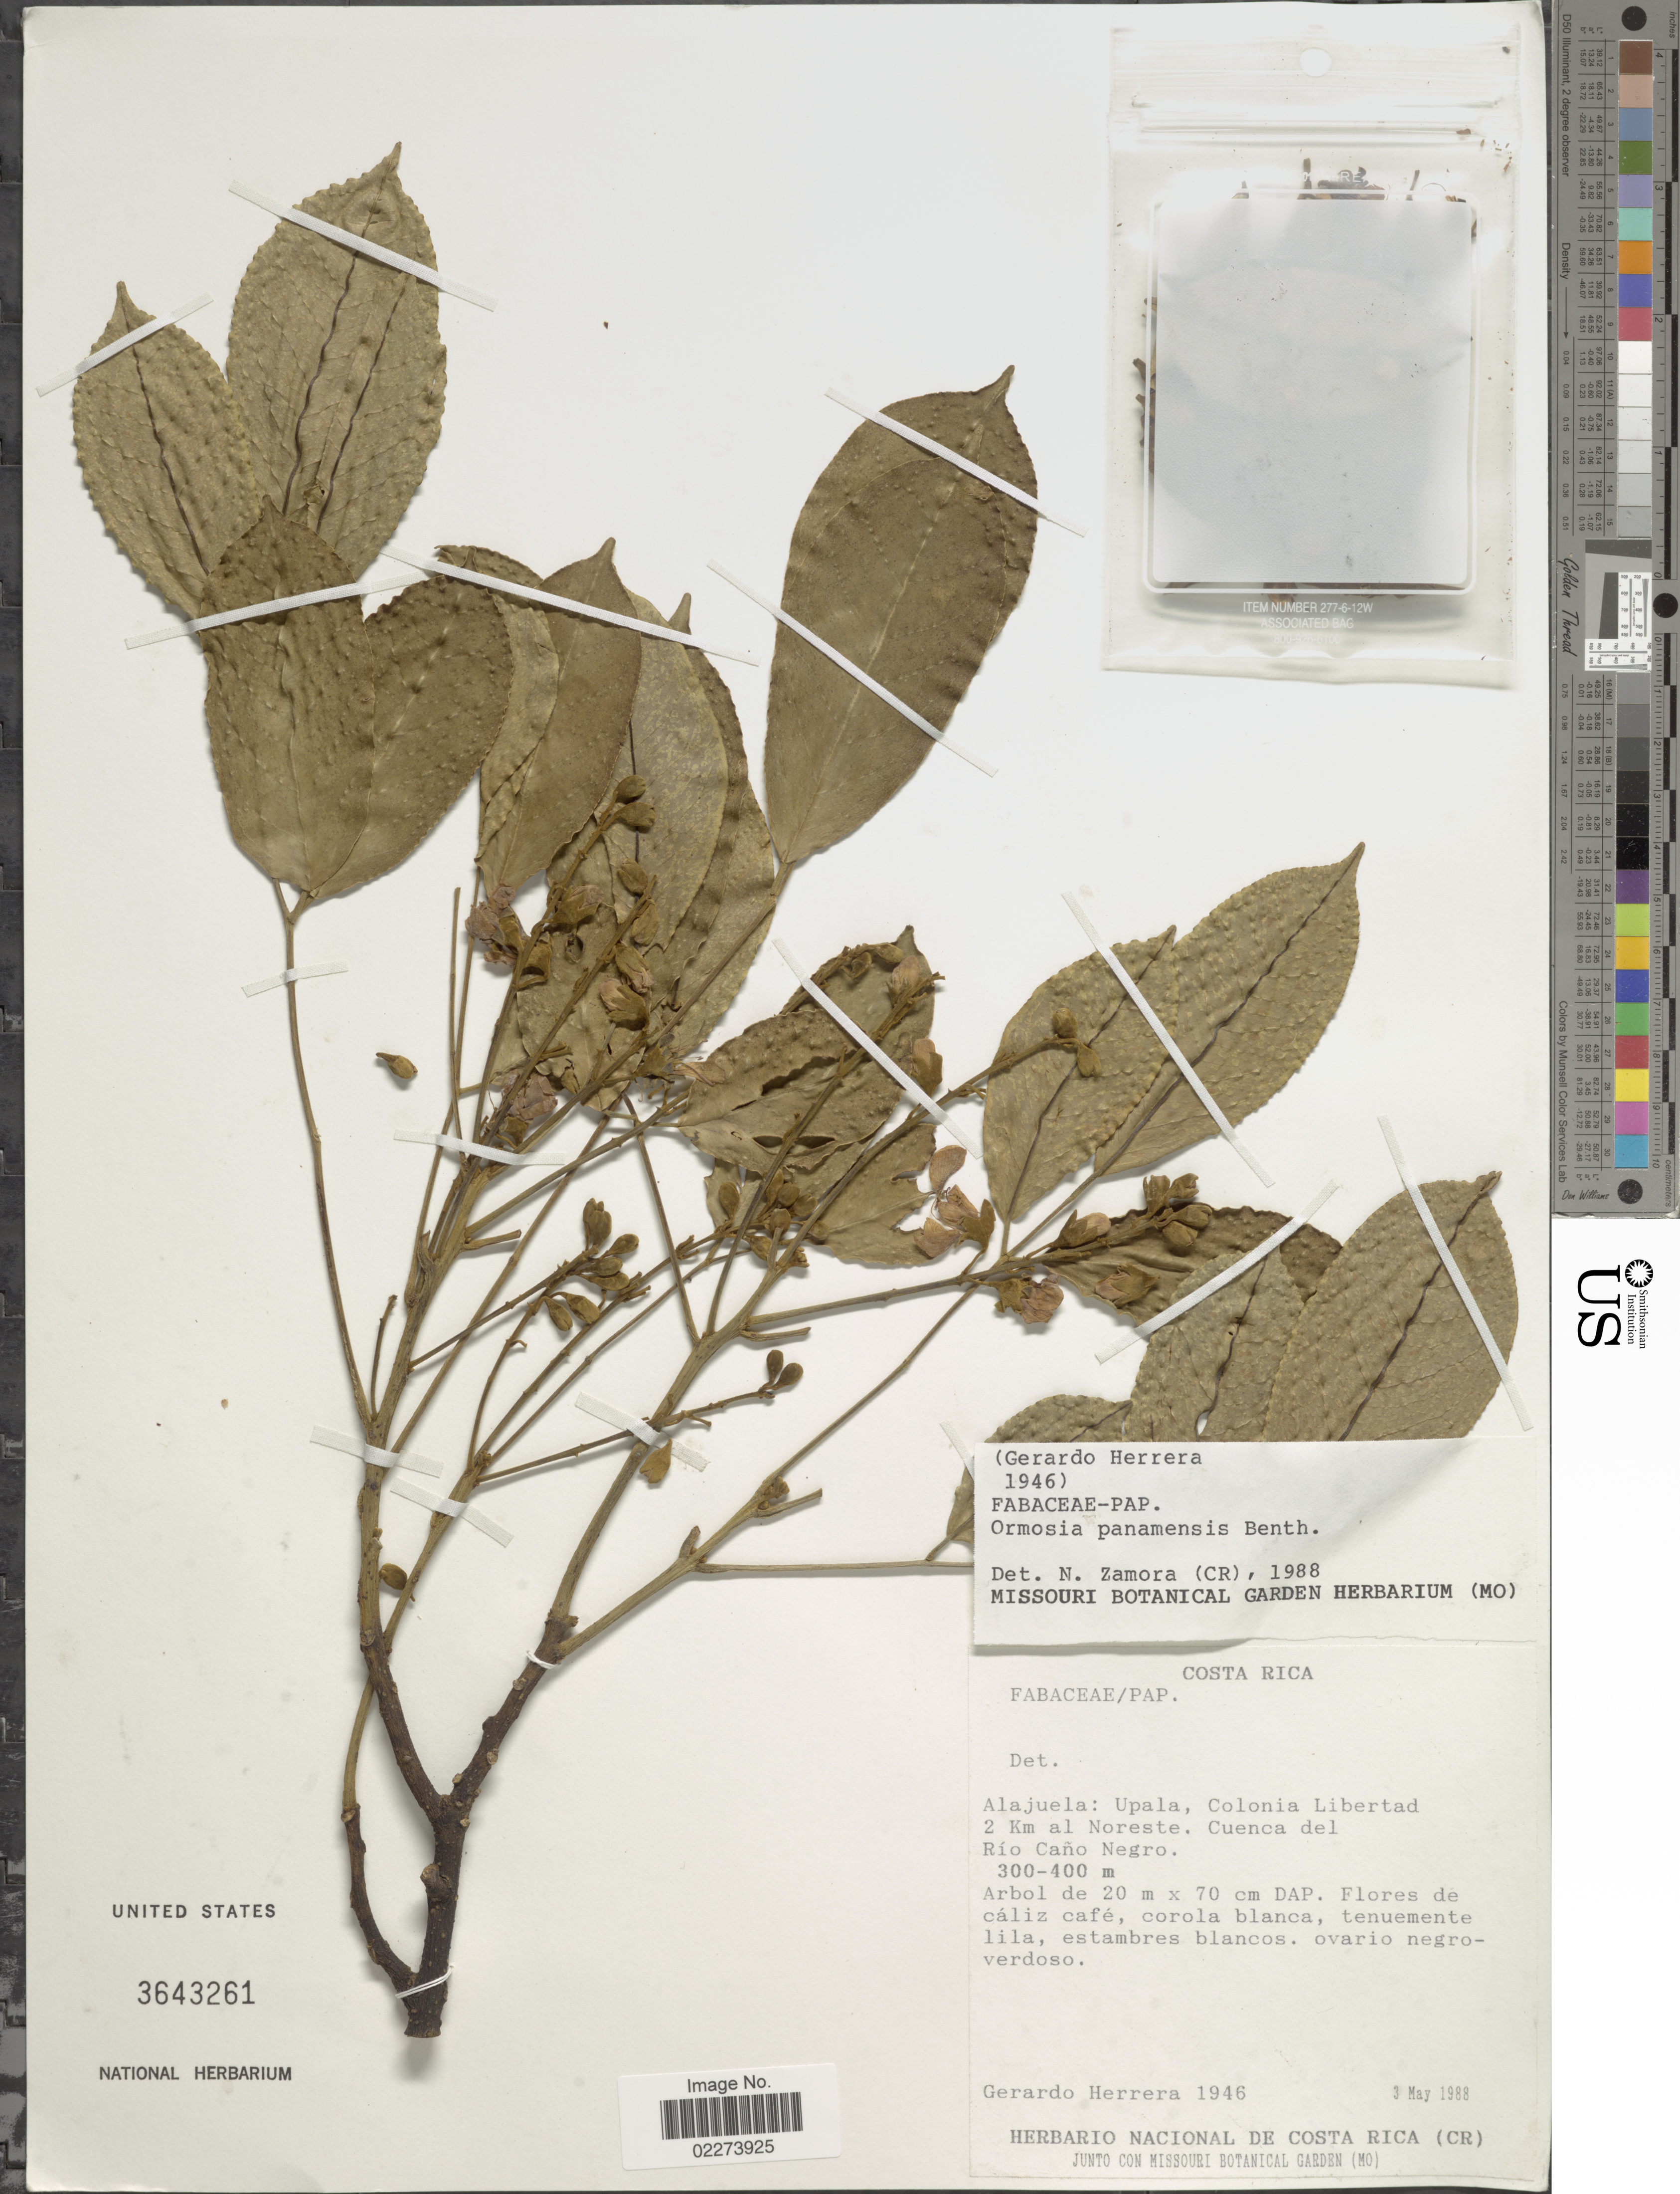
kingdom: Plantae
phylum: Tracheophyta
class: Magnoliopsida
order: Fabales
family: Fabaceae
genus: Ormosia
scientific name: Ormosia panamensis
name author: Benth.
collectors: G. Herrera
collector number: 1946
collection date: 1988-05-03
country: Costa Rica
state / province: Alajuela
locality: Alajuela: Upala, Colonia Libertad 2 km al Noreste, Cuenca del Rio Cano Negro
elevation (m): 300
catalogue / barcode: US 3643261